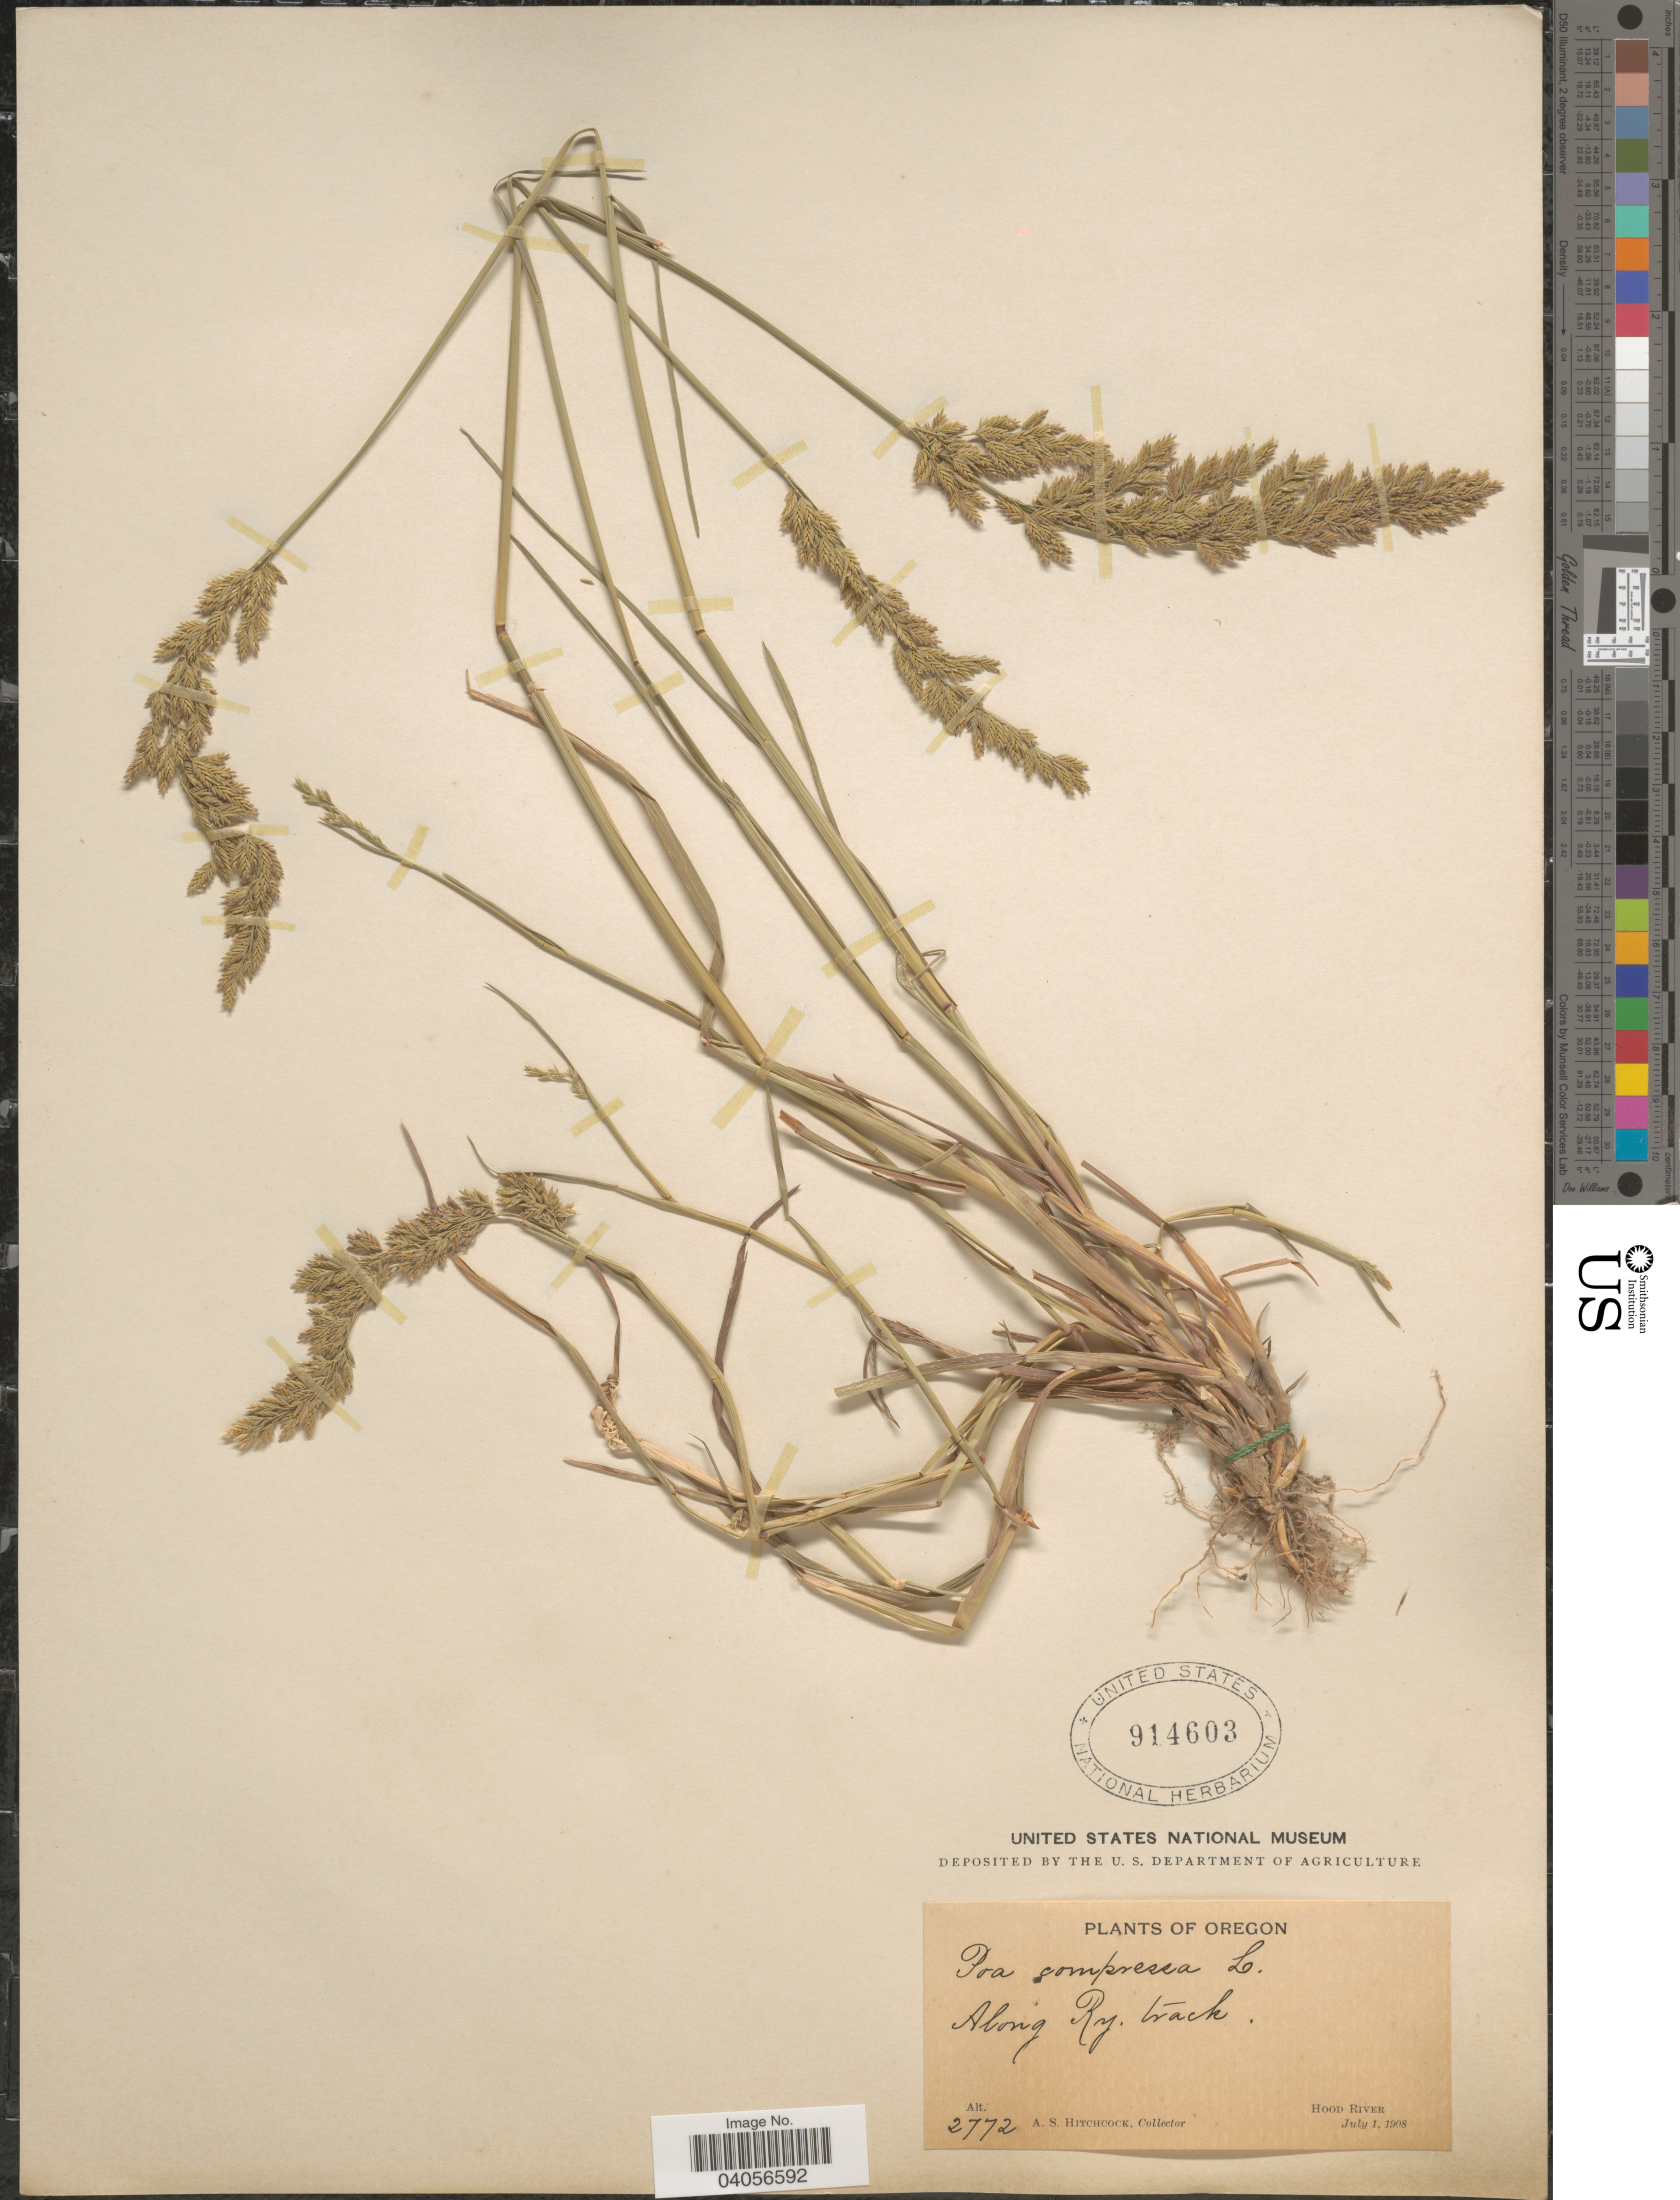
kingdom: Plantae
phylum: Tracheophyta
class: Liliopsida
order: Poales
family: Poaceae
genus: Poa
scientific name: Poa compressa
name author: L.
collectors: A. S. Hitchcock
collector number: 2772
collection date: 1908-07-01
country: United States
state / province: Oregon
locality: Along Ry. track. Hood River.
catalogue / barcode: US 914603